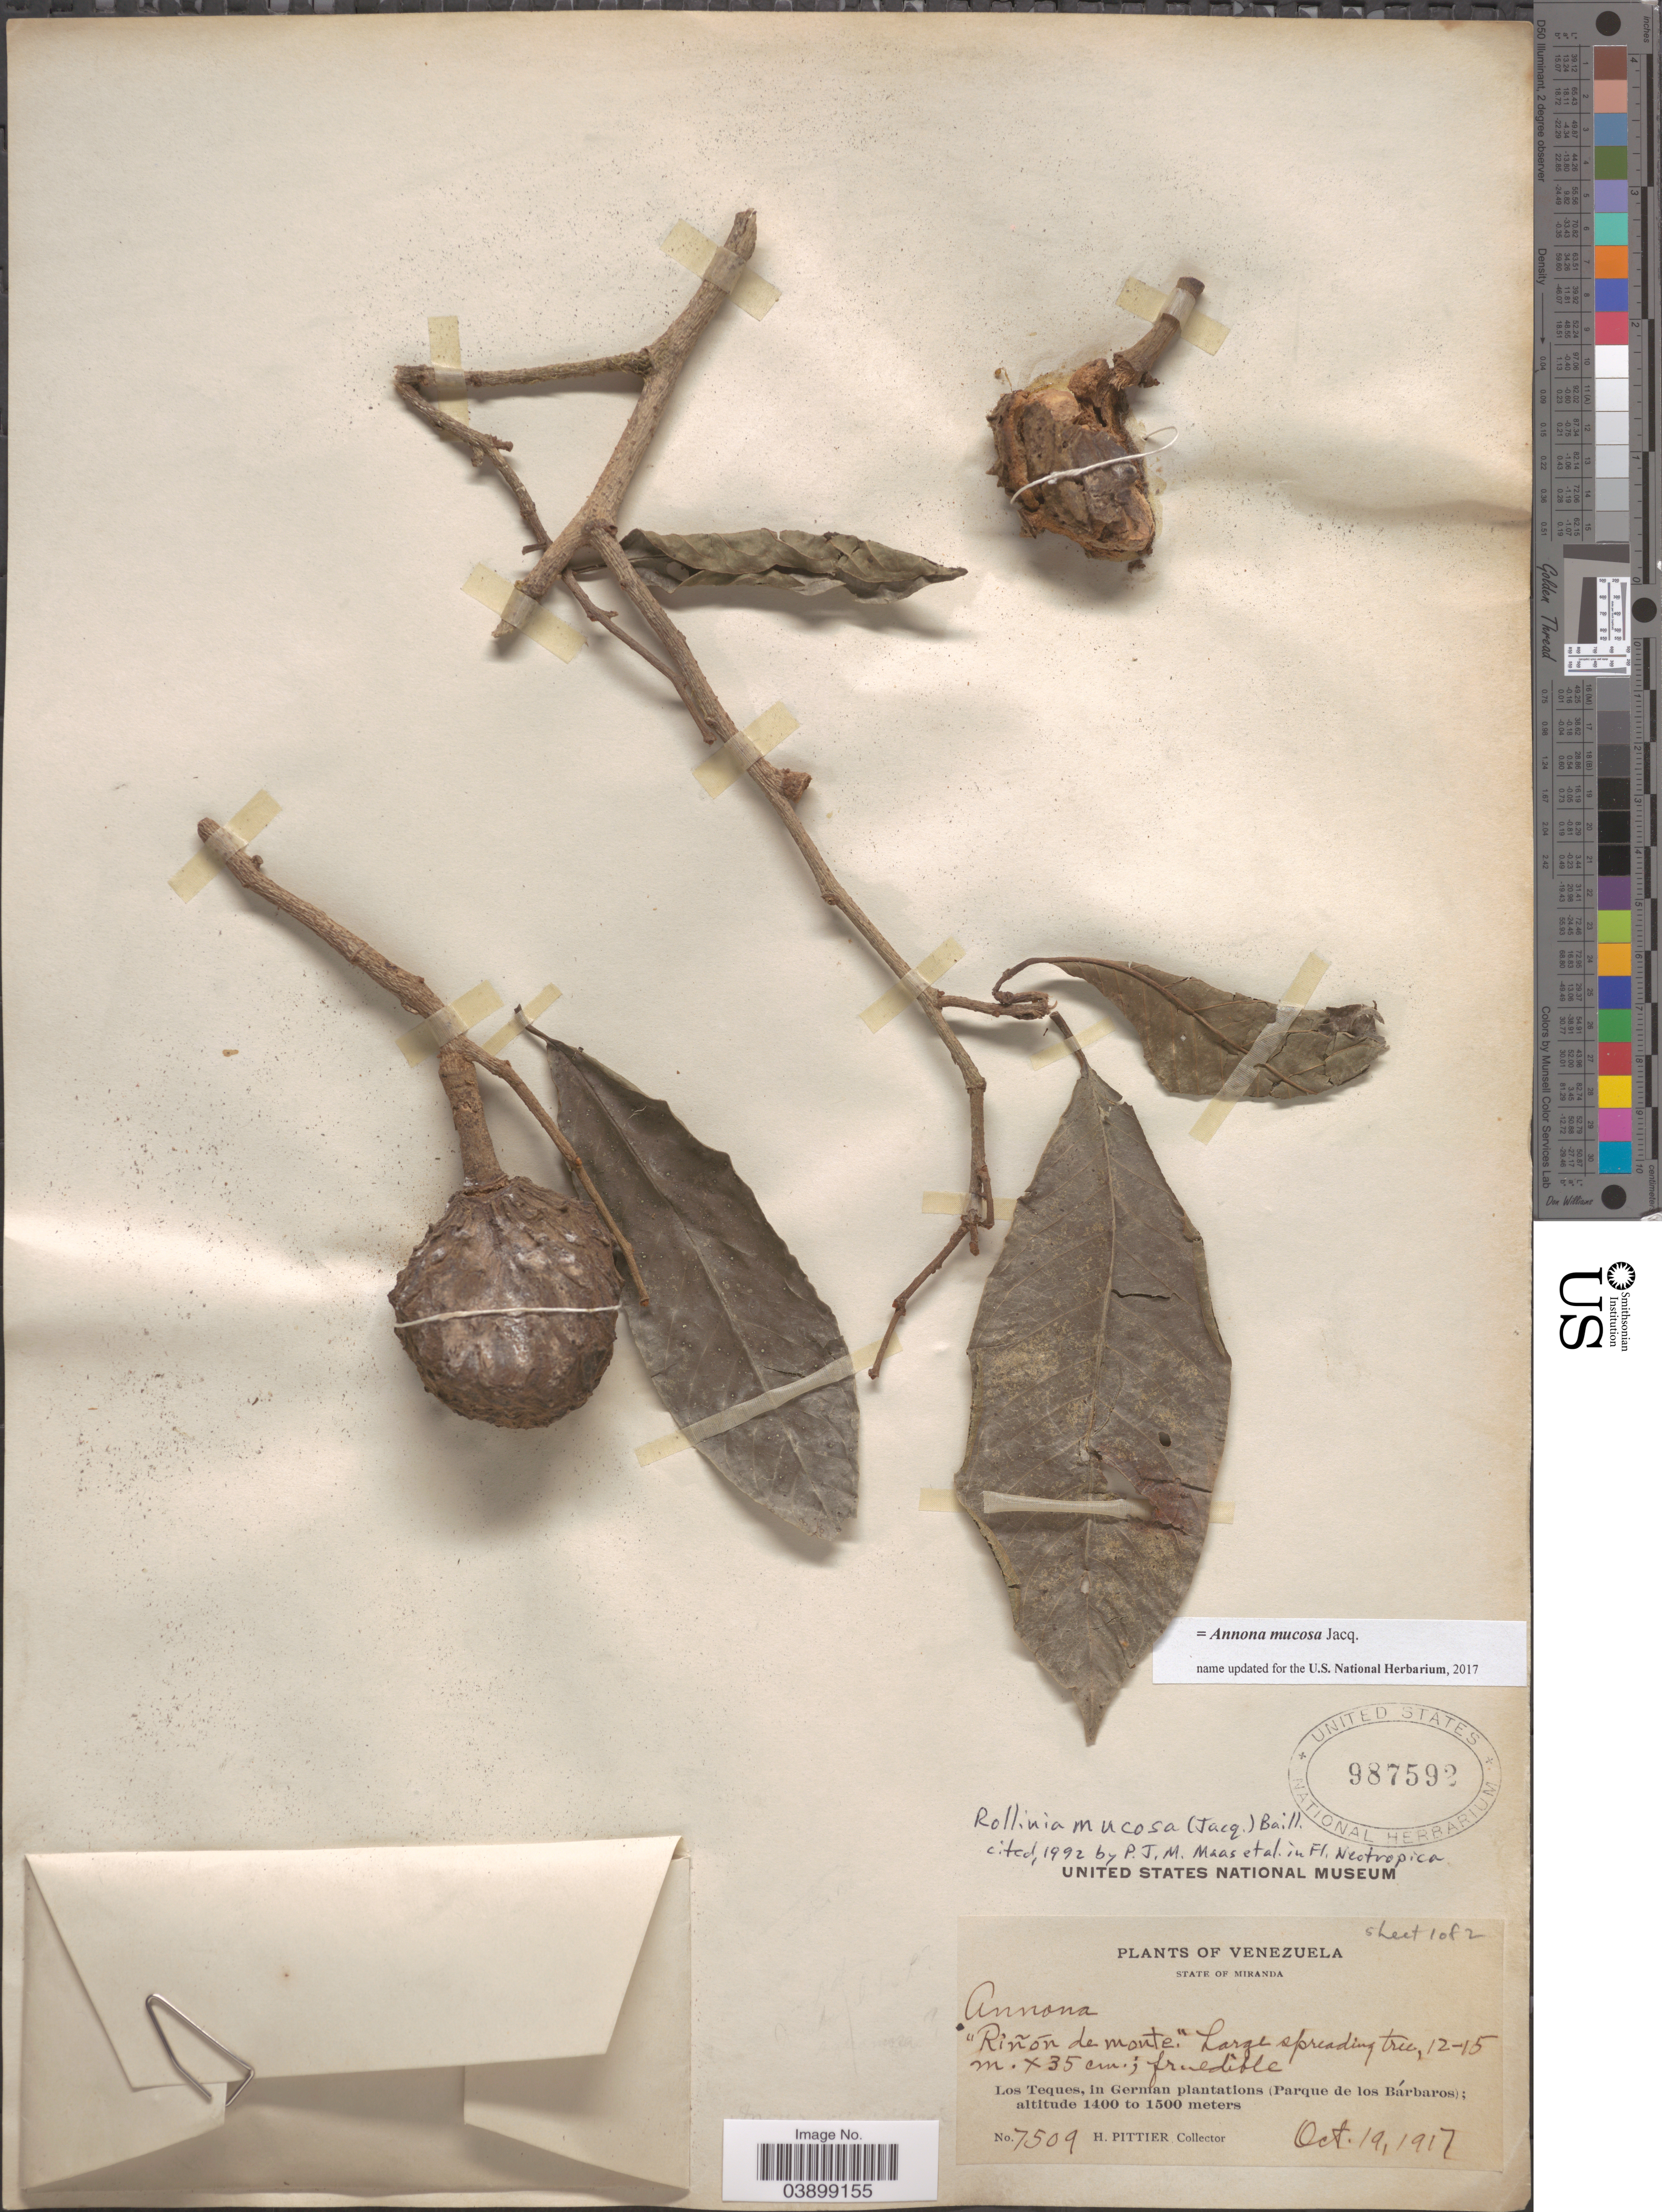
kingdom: Plantae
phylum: Tracheophyta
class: Magnoliopsida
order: Magnoliales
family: Annonaceae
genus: Annona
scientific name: Annona mucosa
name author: Jacq.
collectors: H. F. Pittier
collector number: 7509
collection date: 1917-10-19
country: Venezuela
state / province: Miranda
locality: Los Teques, in German plantations (Parque de los Bárbaros).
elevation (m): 1400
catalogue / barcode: US 987592